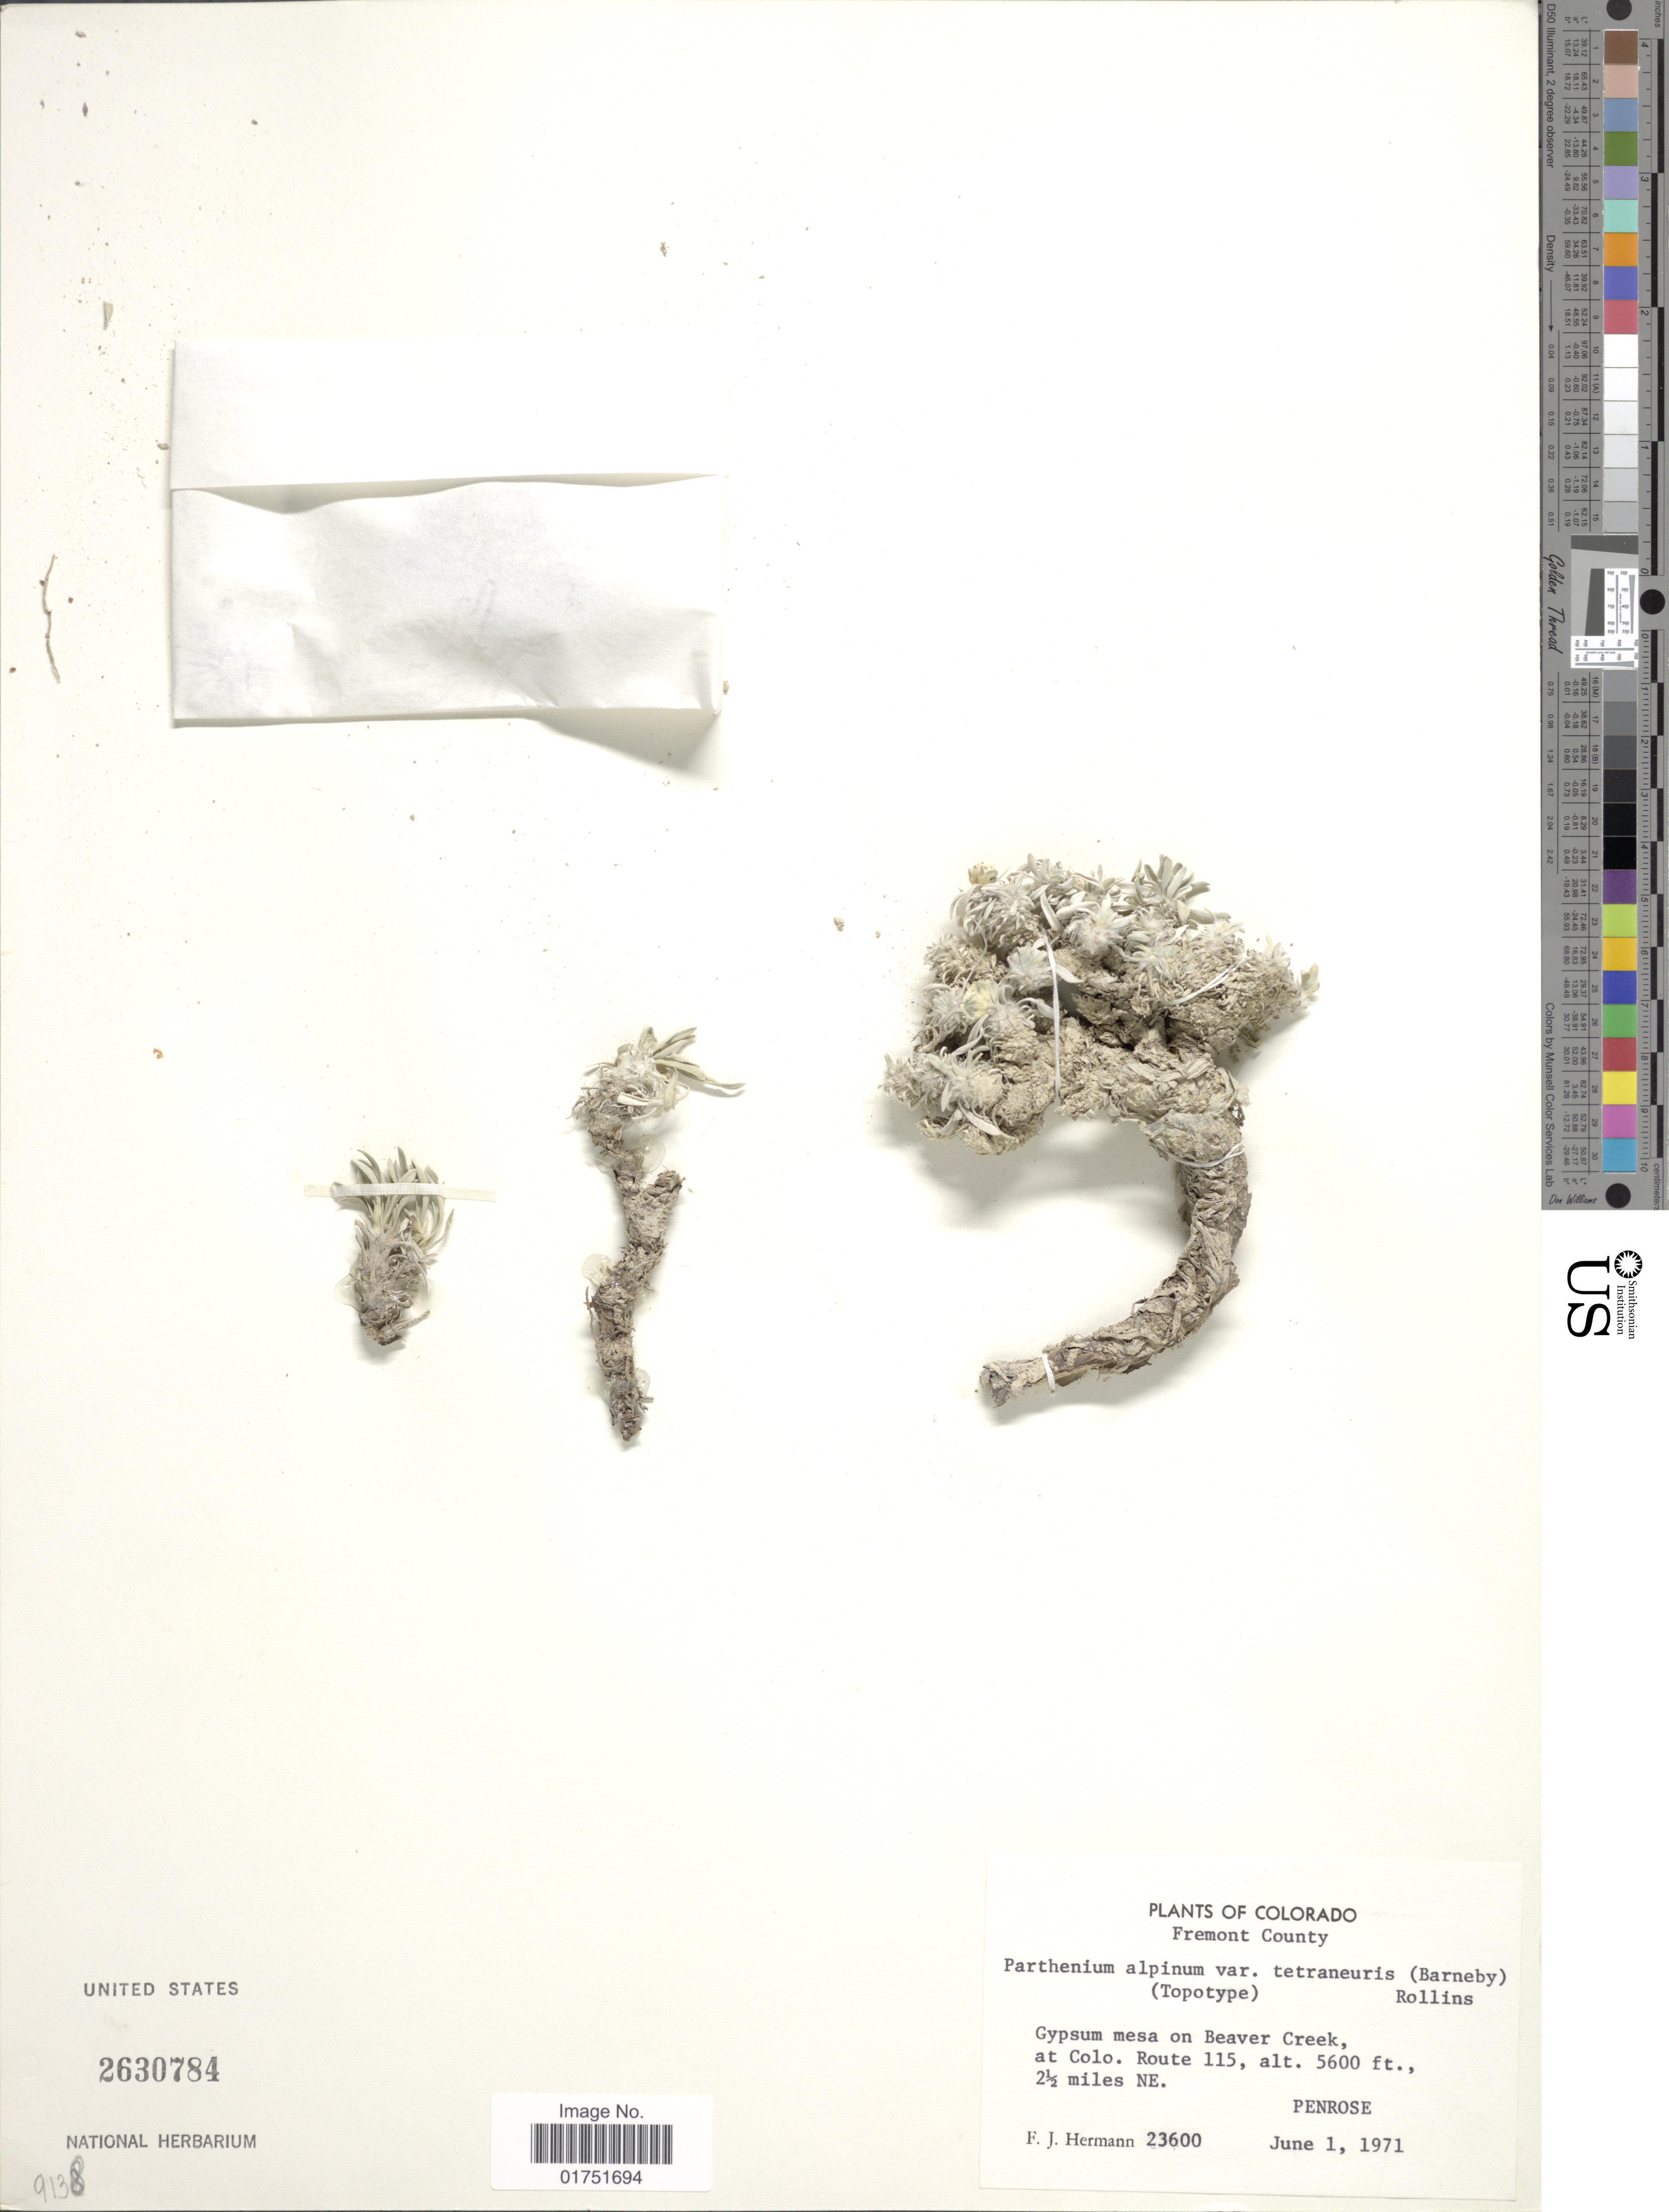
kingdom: Plantae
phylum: Tracheophyta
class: Magnoliopsida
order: Asterales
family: Asteraceae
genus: Parthenium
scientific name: Parthenium alpinum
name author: (Nutt.) Torr. & A. Gray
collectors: F. J. Hermann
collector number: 23600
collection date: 1971-06-01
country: United States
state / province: Colorado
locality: Fremont County, Gypsum mesa on Beaver Creek, at Colo. Route 115, 2½ miles NE, Penrose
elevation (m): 1707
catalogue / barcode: US 2630784